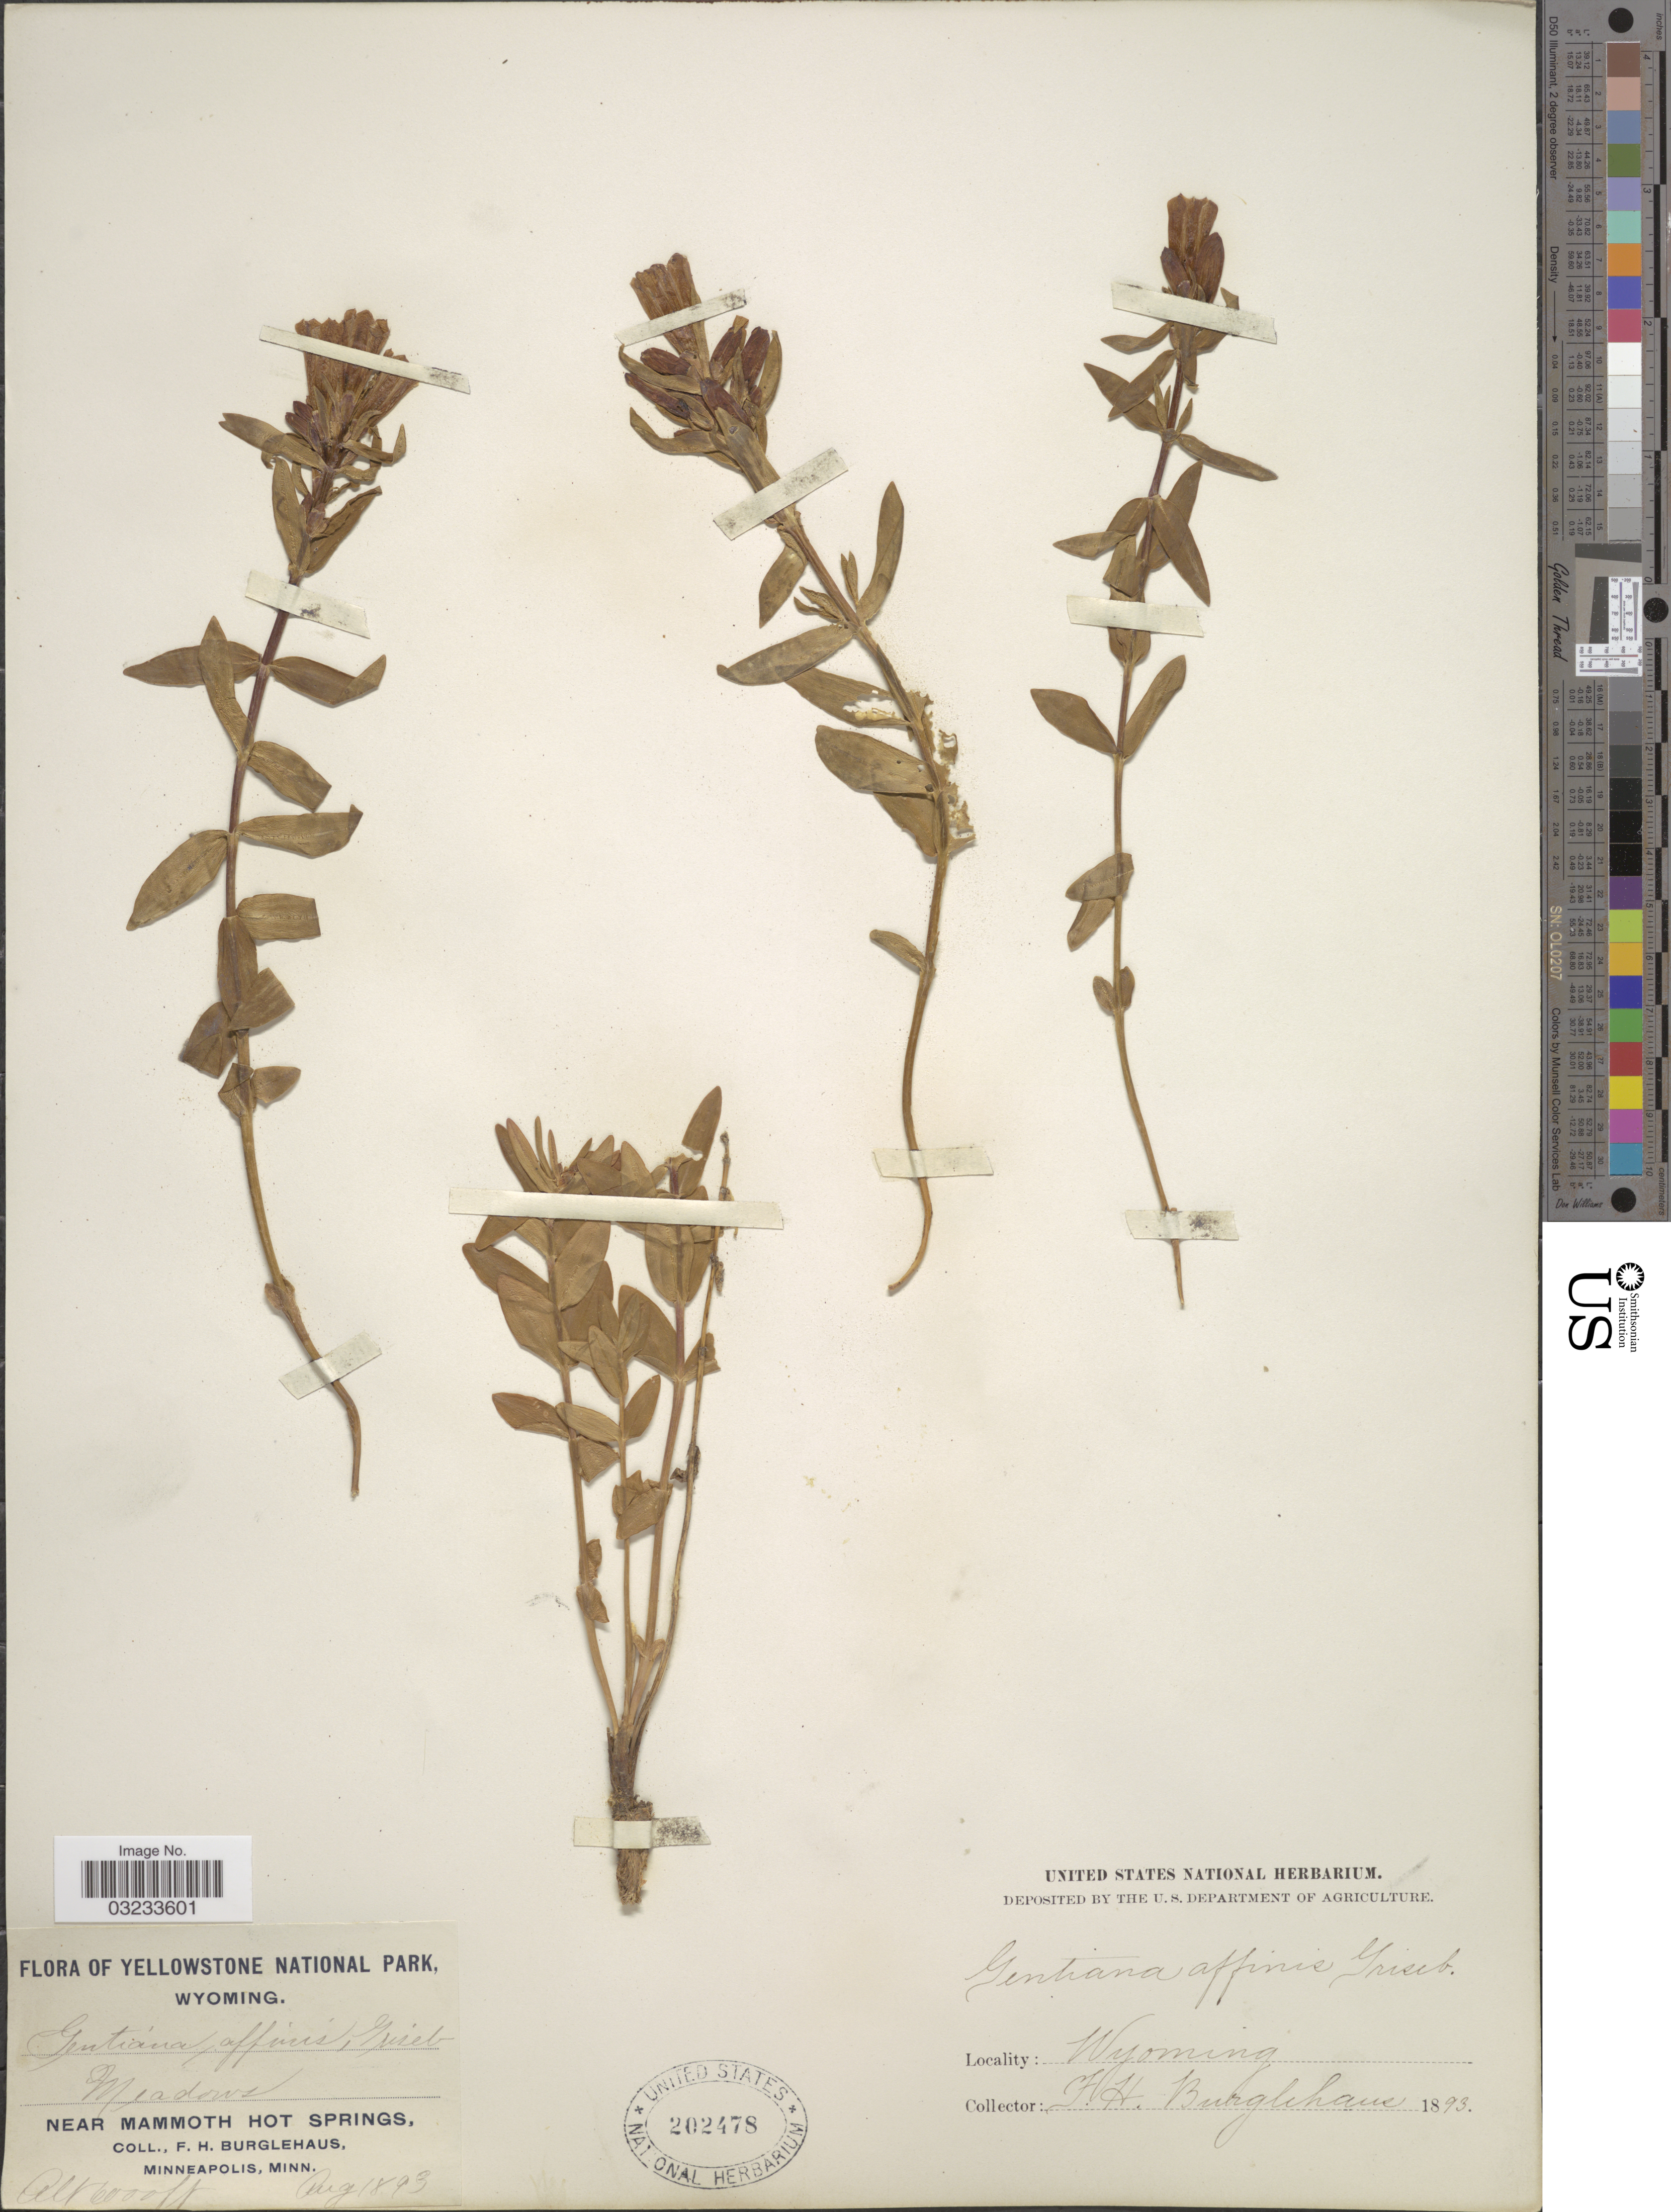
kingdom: Plantae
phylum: Tracheophyta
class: Magnoliopsida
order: Gentianales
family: Gentianaceae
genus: Gentiana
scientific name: Gentiana affinis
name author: Griseb.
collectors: F. Burglehaus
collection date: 1893-08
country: United States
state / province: Wyoming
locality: Yellowstone National Park. Near Mammoth Hot Springs.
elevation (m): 1829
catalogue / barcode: US 202478